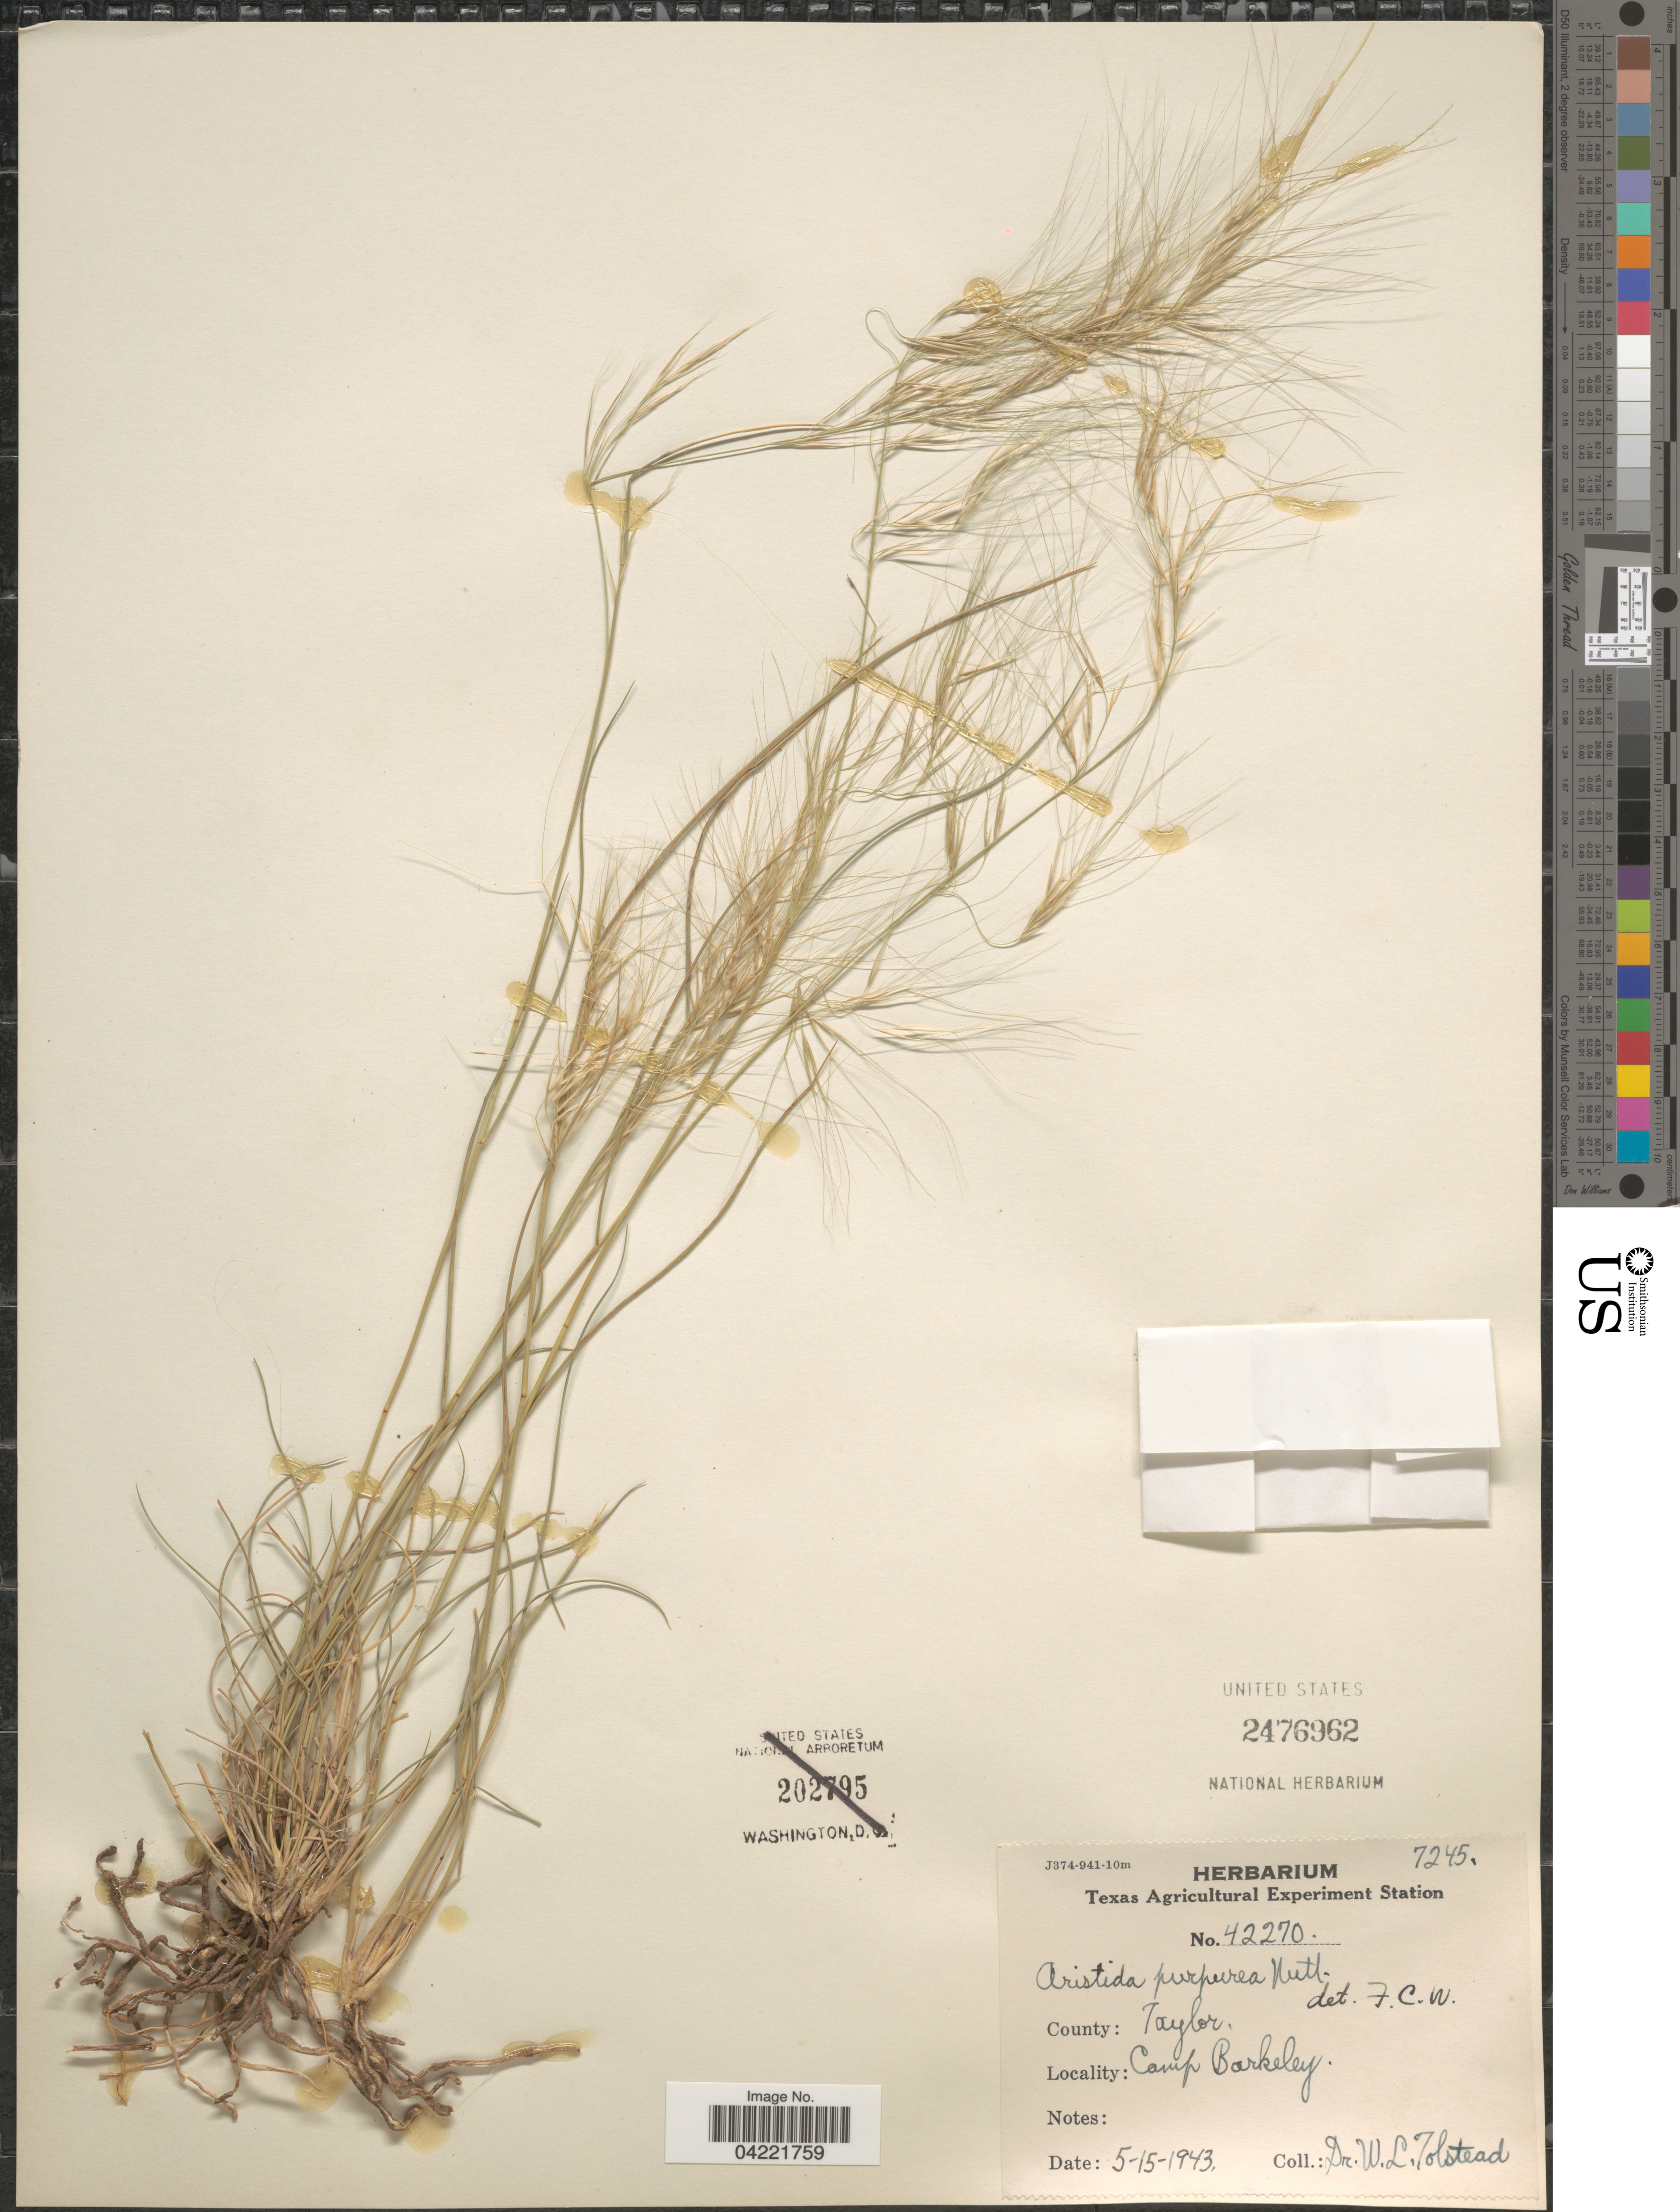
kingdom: Plantae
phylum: Tracheophyta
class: Liliopsida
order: Poales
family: Poaceae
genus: Aristida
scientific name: Aristida purpurea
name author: Nutt.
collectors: W. Tolstead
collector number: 42270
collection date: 1943-05-15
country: United States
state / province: Texas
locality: County Taylor. Camp Barkeley.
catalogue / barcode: US 2476962